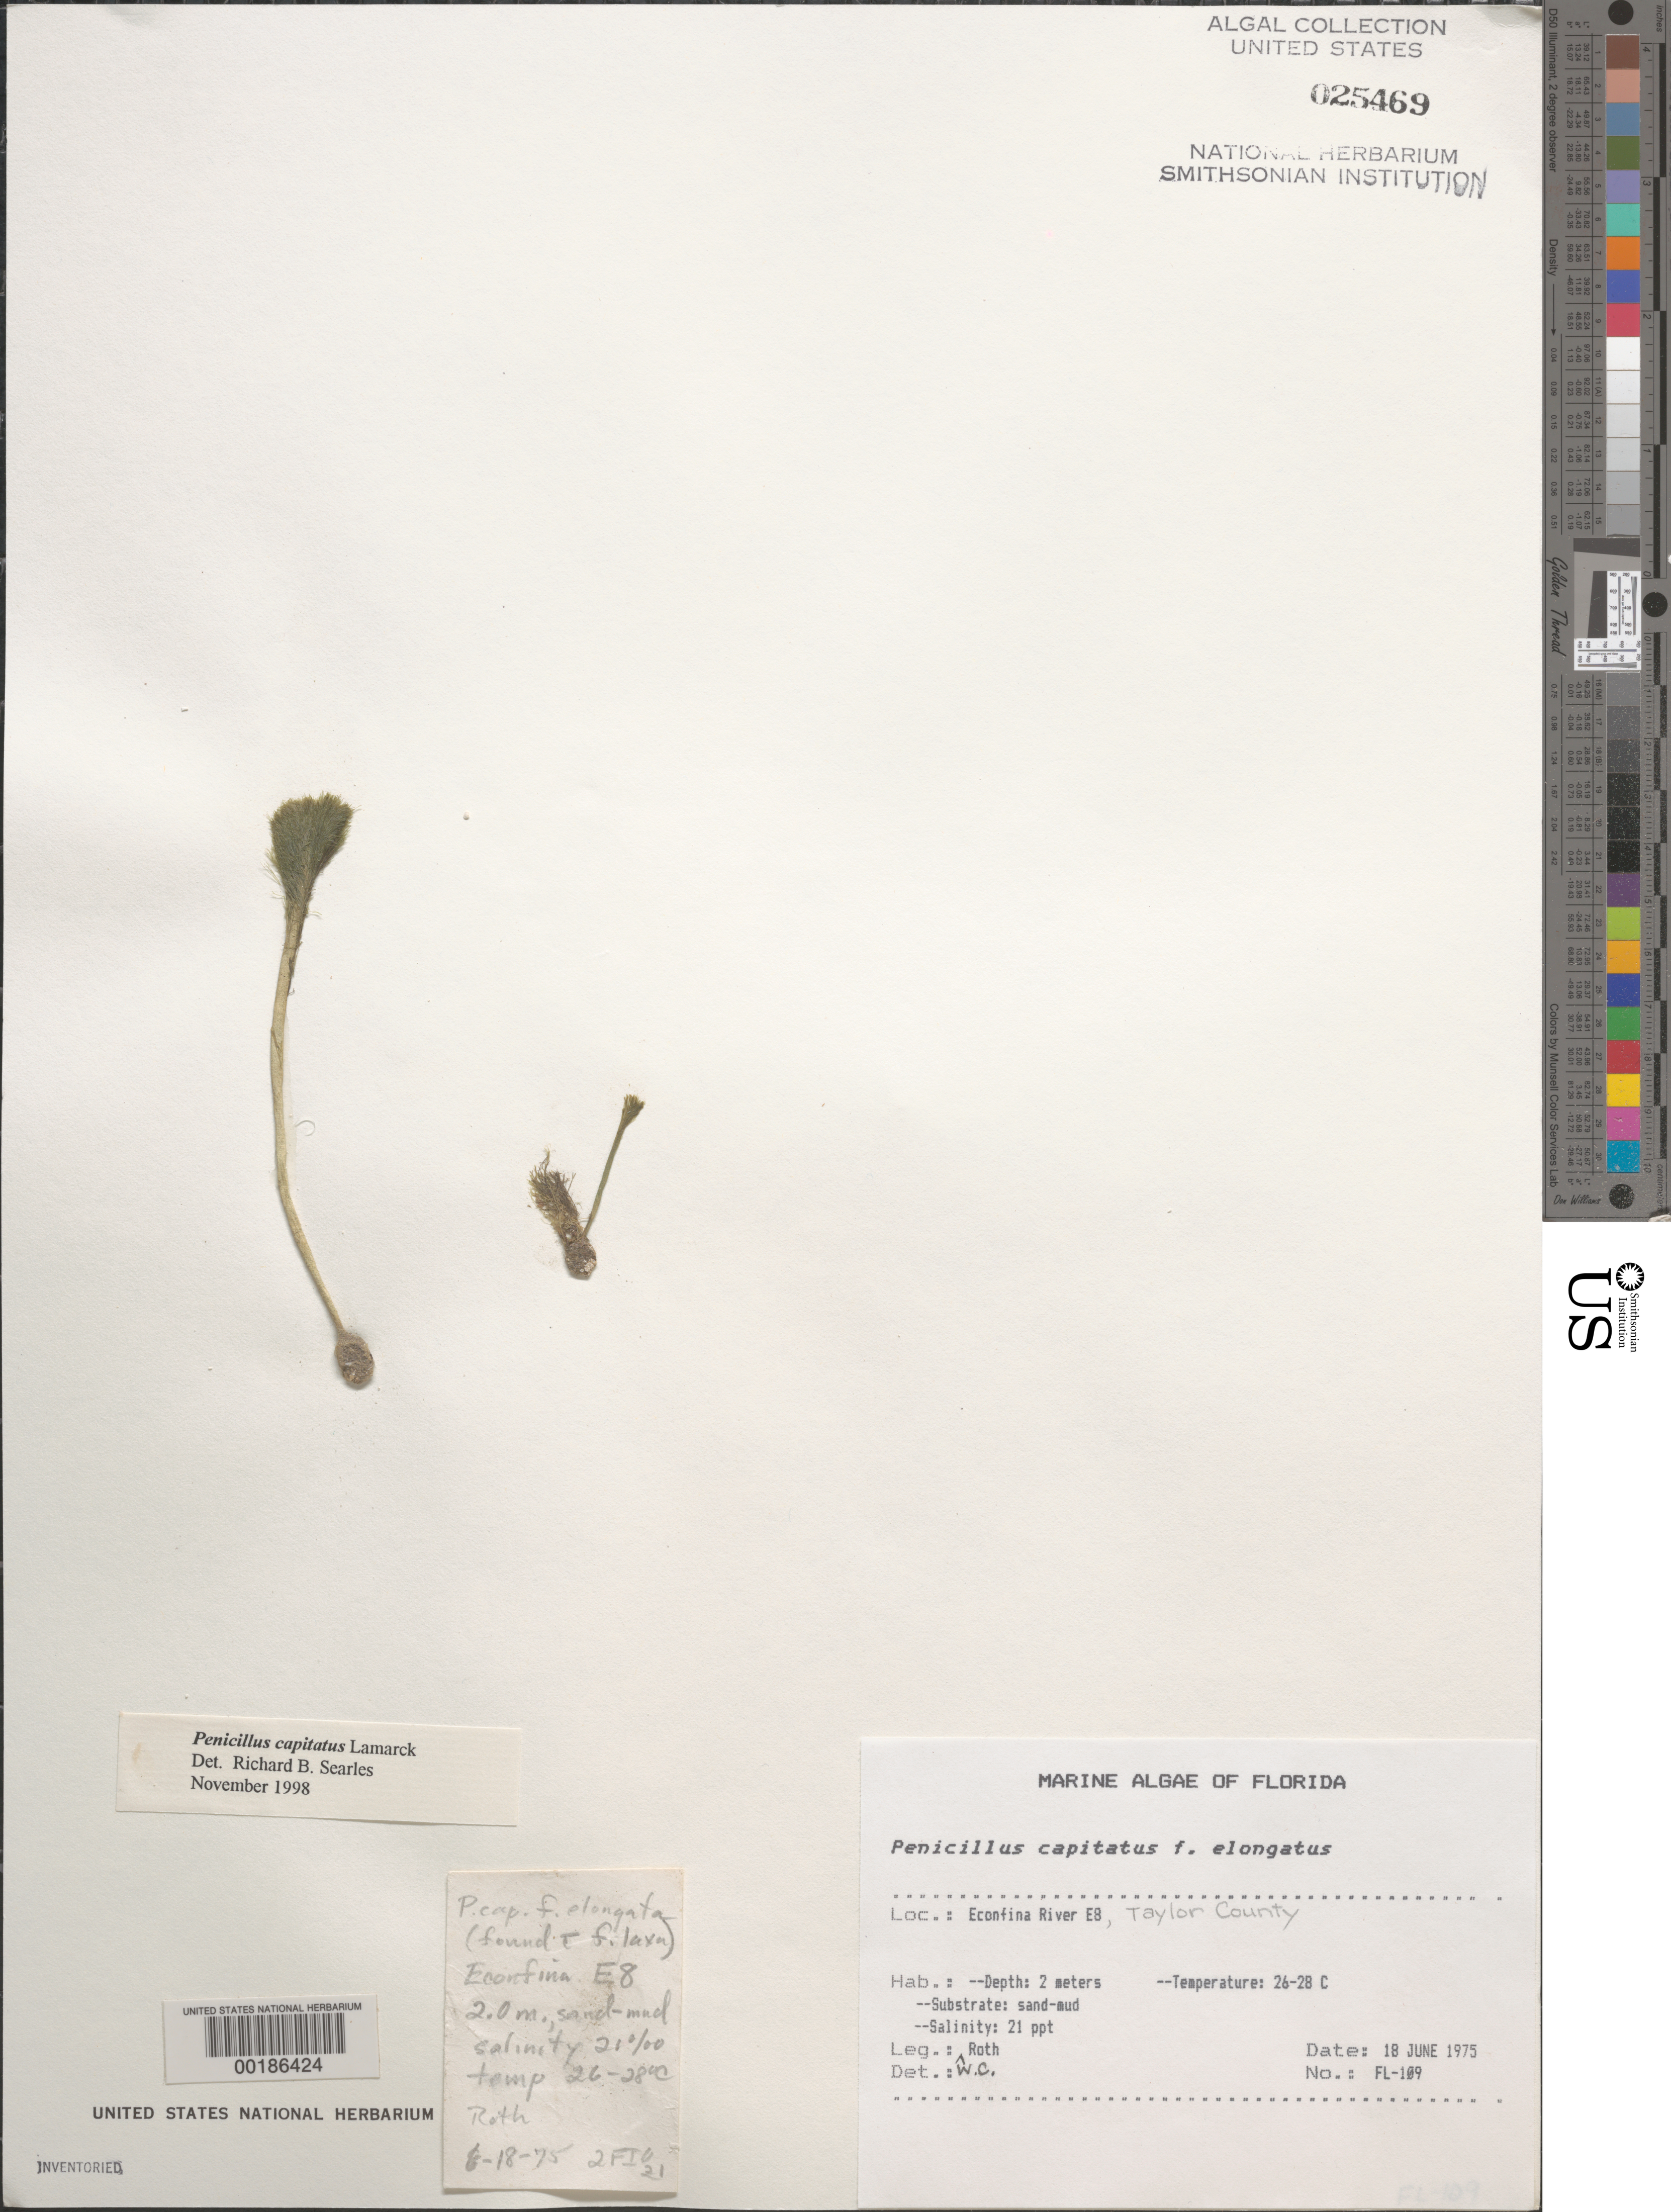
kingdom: Plantae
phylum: Chlorophyta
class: Ulvophyceae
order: Bryopsidales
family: Udoteaceae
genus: Penicillus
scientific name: Penicillus capitatus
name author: Lam.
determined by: Searles, R. B.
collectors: W. C. Roth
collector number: Fl-109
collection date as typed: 18 Jun 1975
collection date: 1975-06-18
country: United States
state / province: Florida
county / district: Taylor County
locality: Econfina River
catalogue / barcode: US 25469